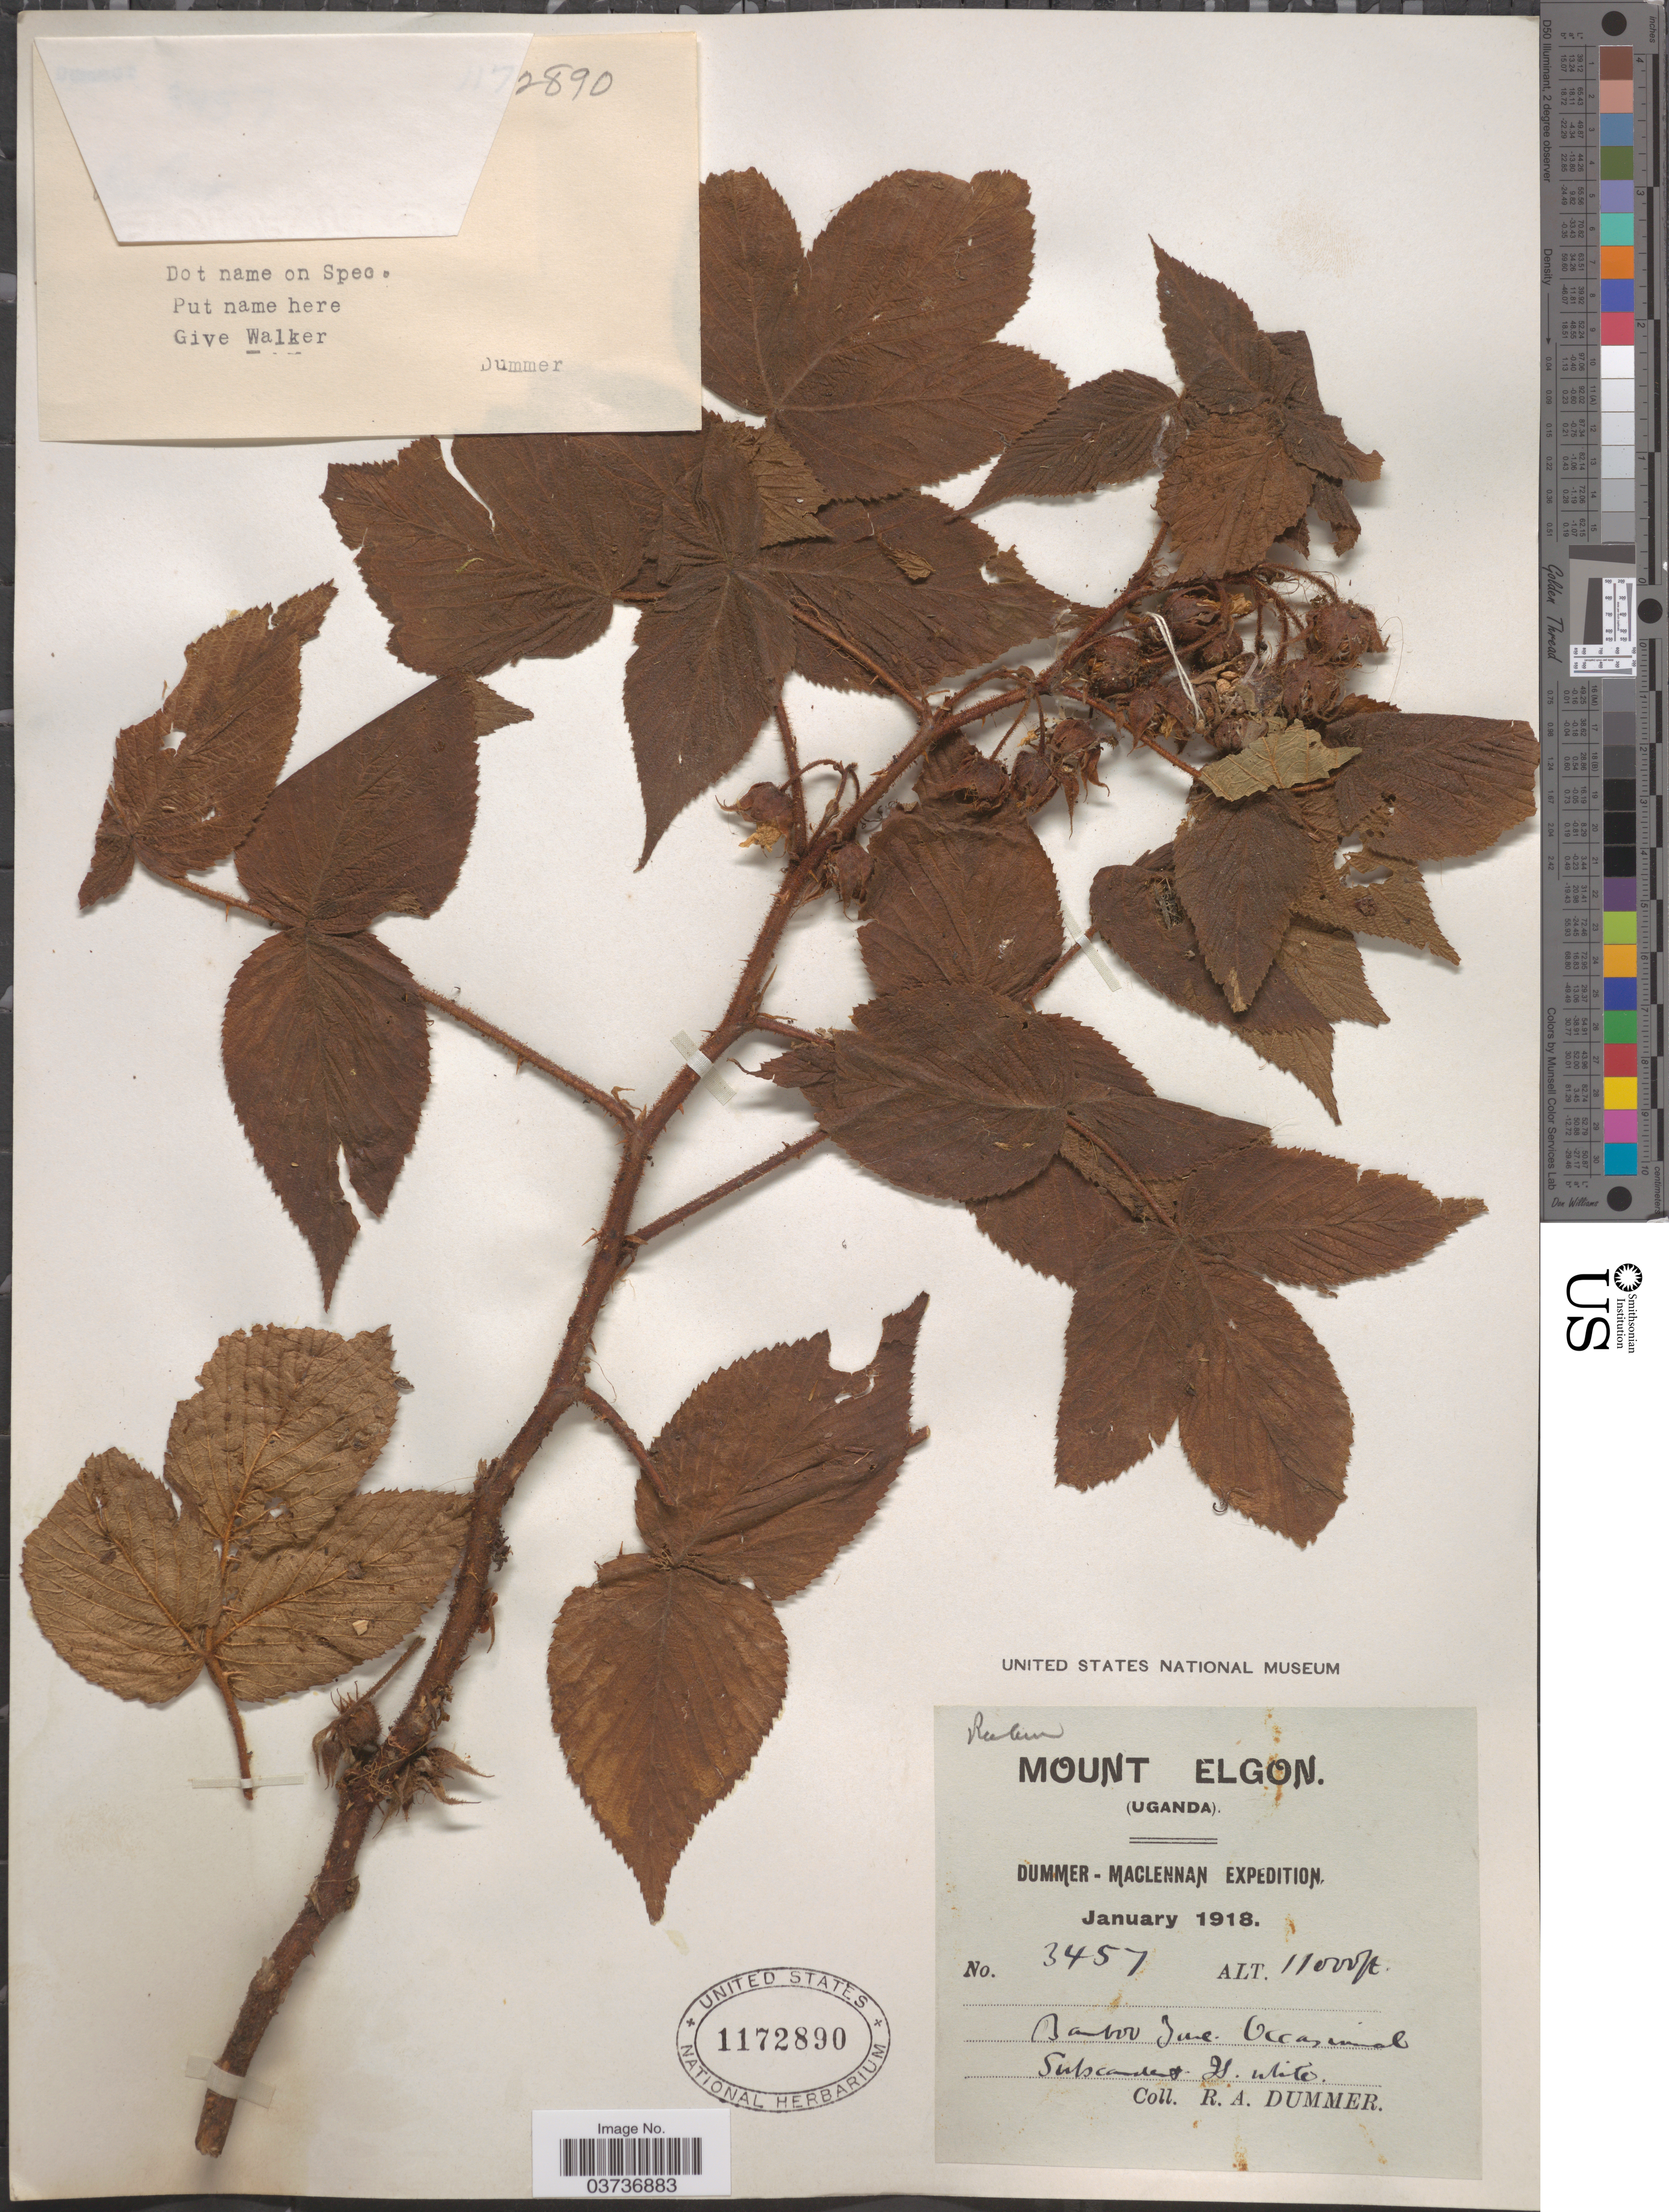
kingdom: Plantae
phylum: Tracheophyta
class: Magnoliopsida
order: Rosales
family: Rosaceae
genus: Rubus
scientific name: Rubus sp.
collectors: R. Dümmer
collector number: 3457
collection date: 1918-01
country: Uganda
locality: Mount Elgon. Bamboo Zone.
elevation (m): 3353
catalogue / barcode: US 1172890